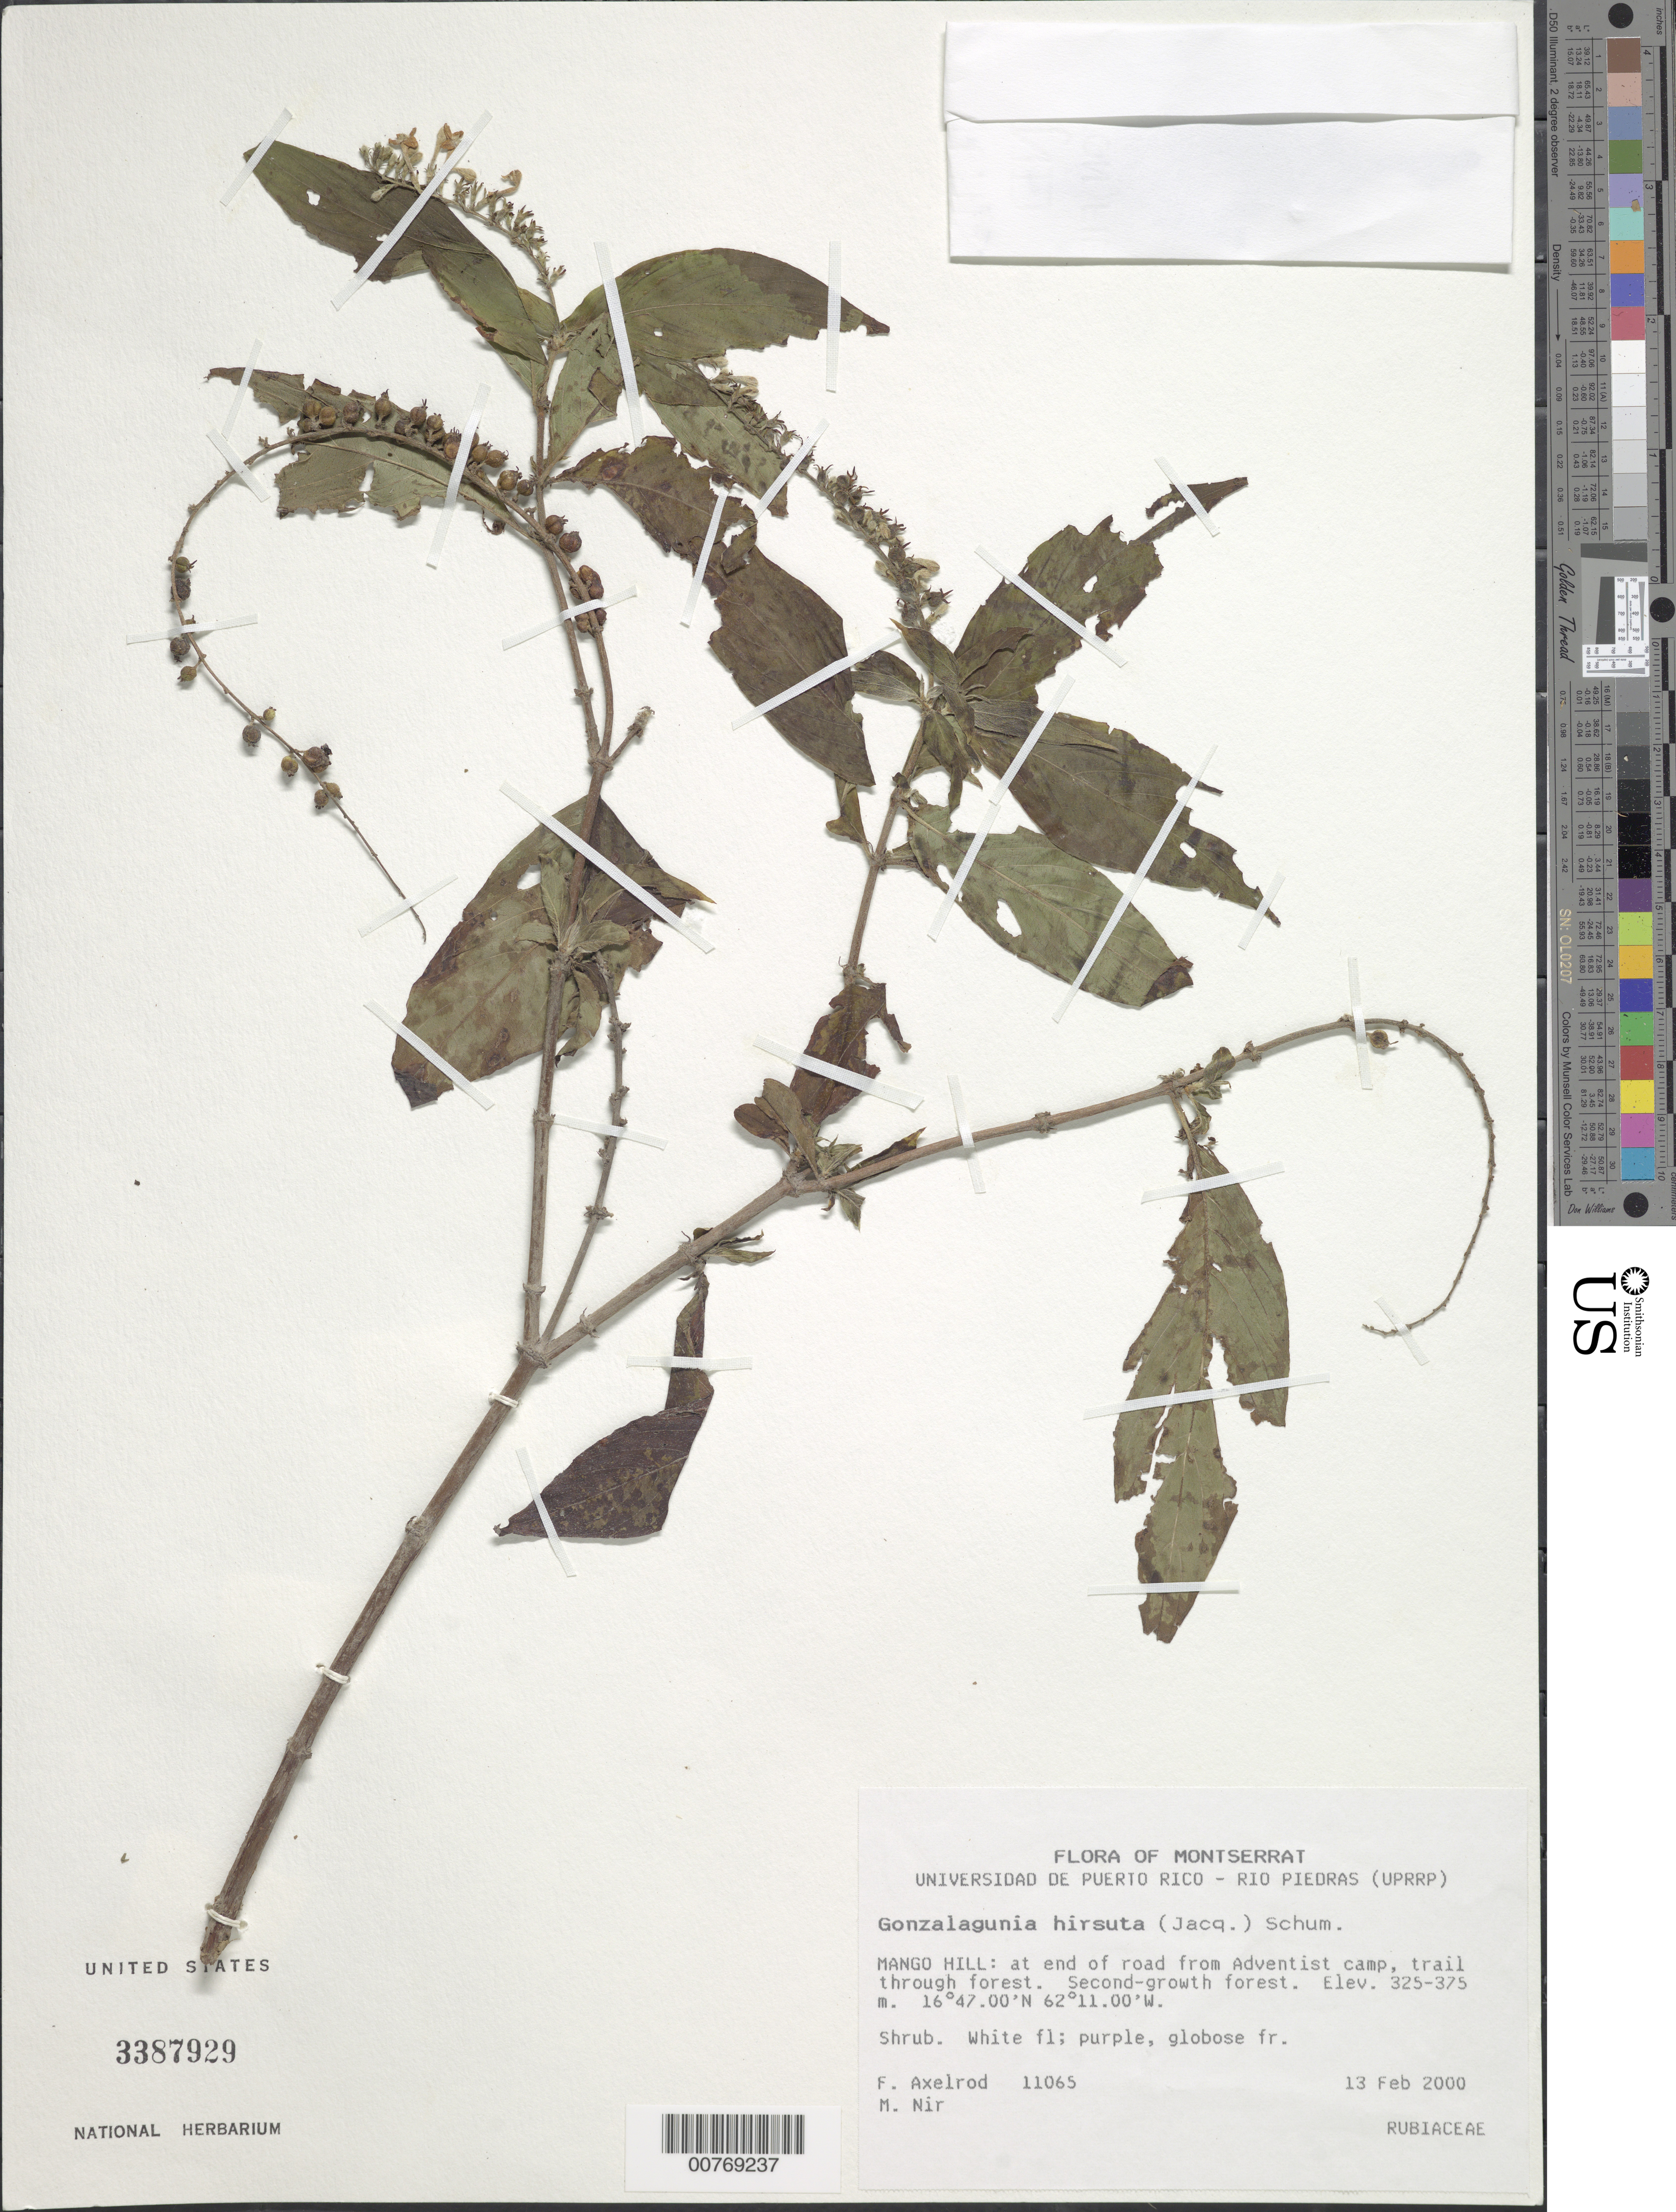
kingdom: Plantae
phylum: Tracheophyta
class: Magnoliopsida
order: Gentianales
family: Rubiaceae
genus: Gonzalagunia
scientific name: Gonzalagunia hirsuta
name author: (Jacq.) K. Schum.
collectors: F. S. Axelrod & M. A. Nir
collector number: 11065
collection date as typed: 13 Feb 2000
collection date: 2000-02-13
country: Puerto Rico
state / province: Naguabo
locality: Mango Hill: at end of road from Adventist camp trail through forest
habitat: Second-growth forest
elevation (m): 325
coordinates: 16.78333333, -62.18333333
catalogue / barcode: US 3387929